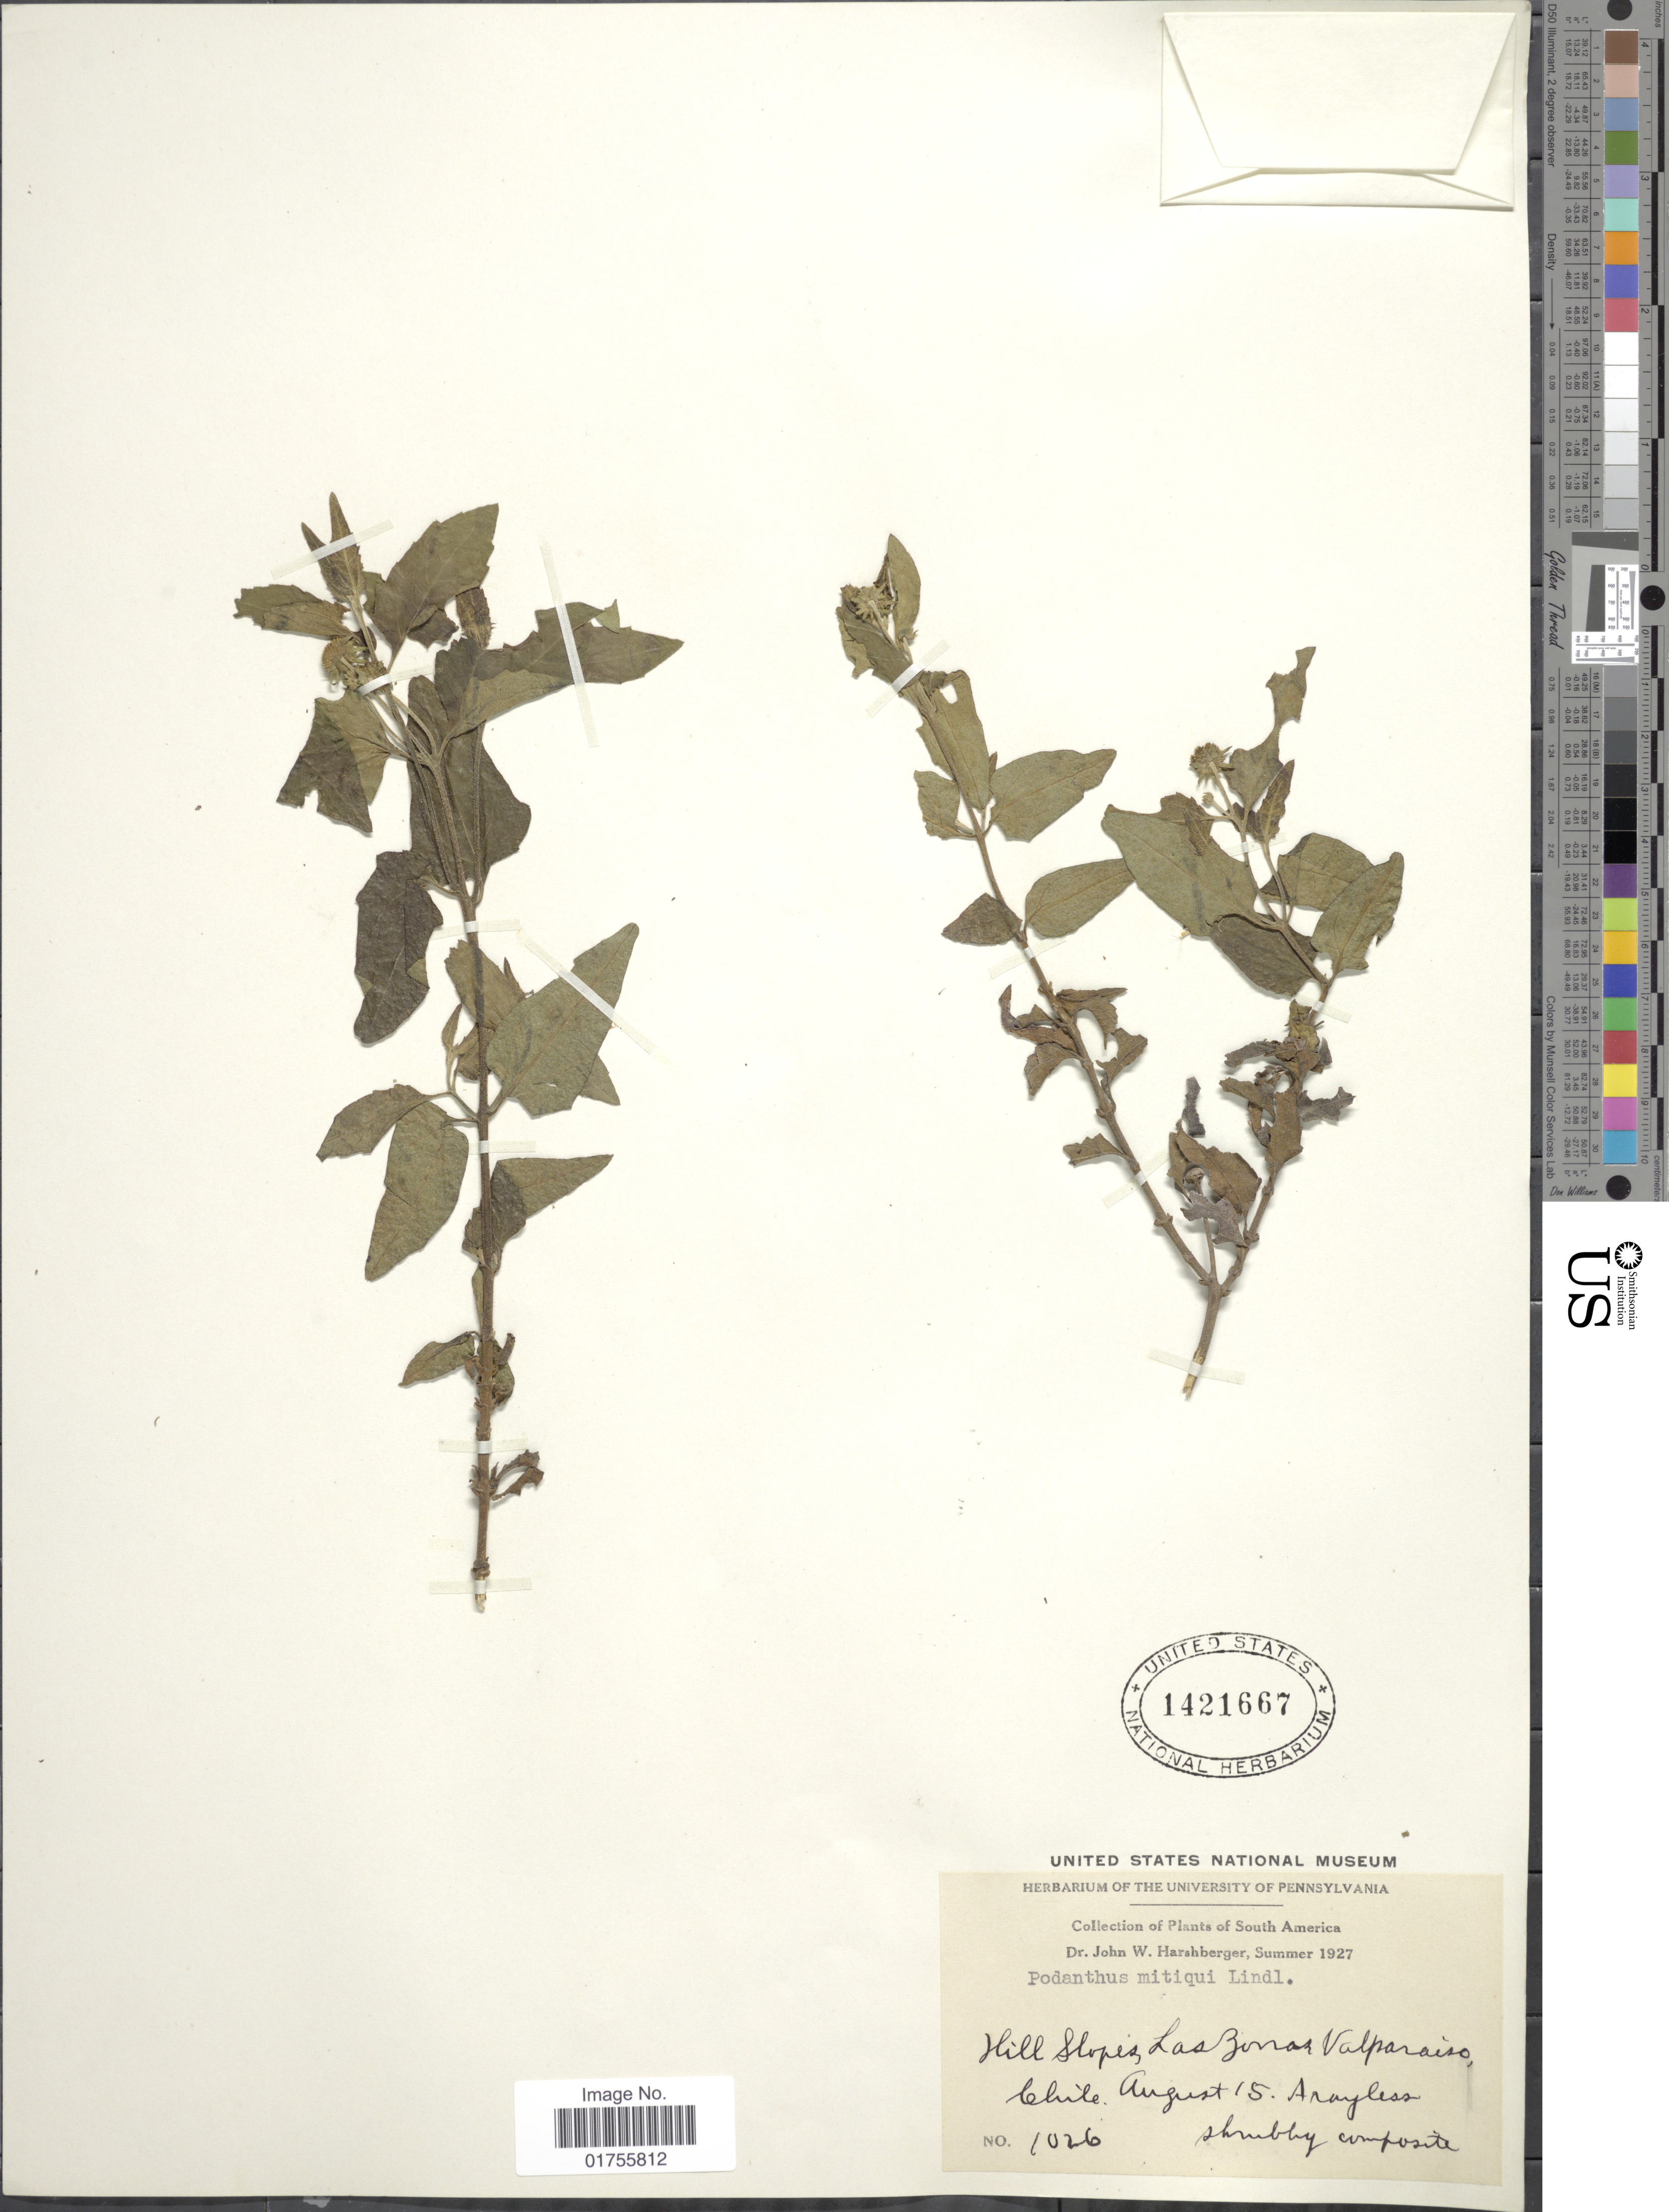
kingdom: Plantae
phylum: Tracheophyta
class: Magnoliopsida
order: Asterales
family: Asteraceae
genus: Podanthus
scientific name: Podanthus mitiqui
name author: Lindl.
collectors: J. W. Harshberger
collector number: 1026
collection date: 1927-08-15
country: Chile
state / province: Valparaíso (V)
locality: Hills slopes, Las Zonas.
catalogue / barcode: US 1421667